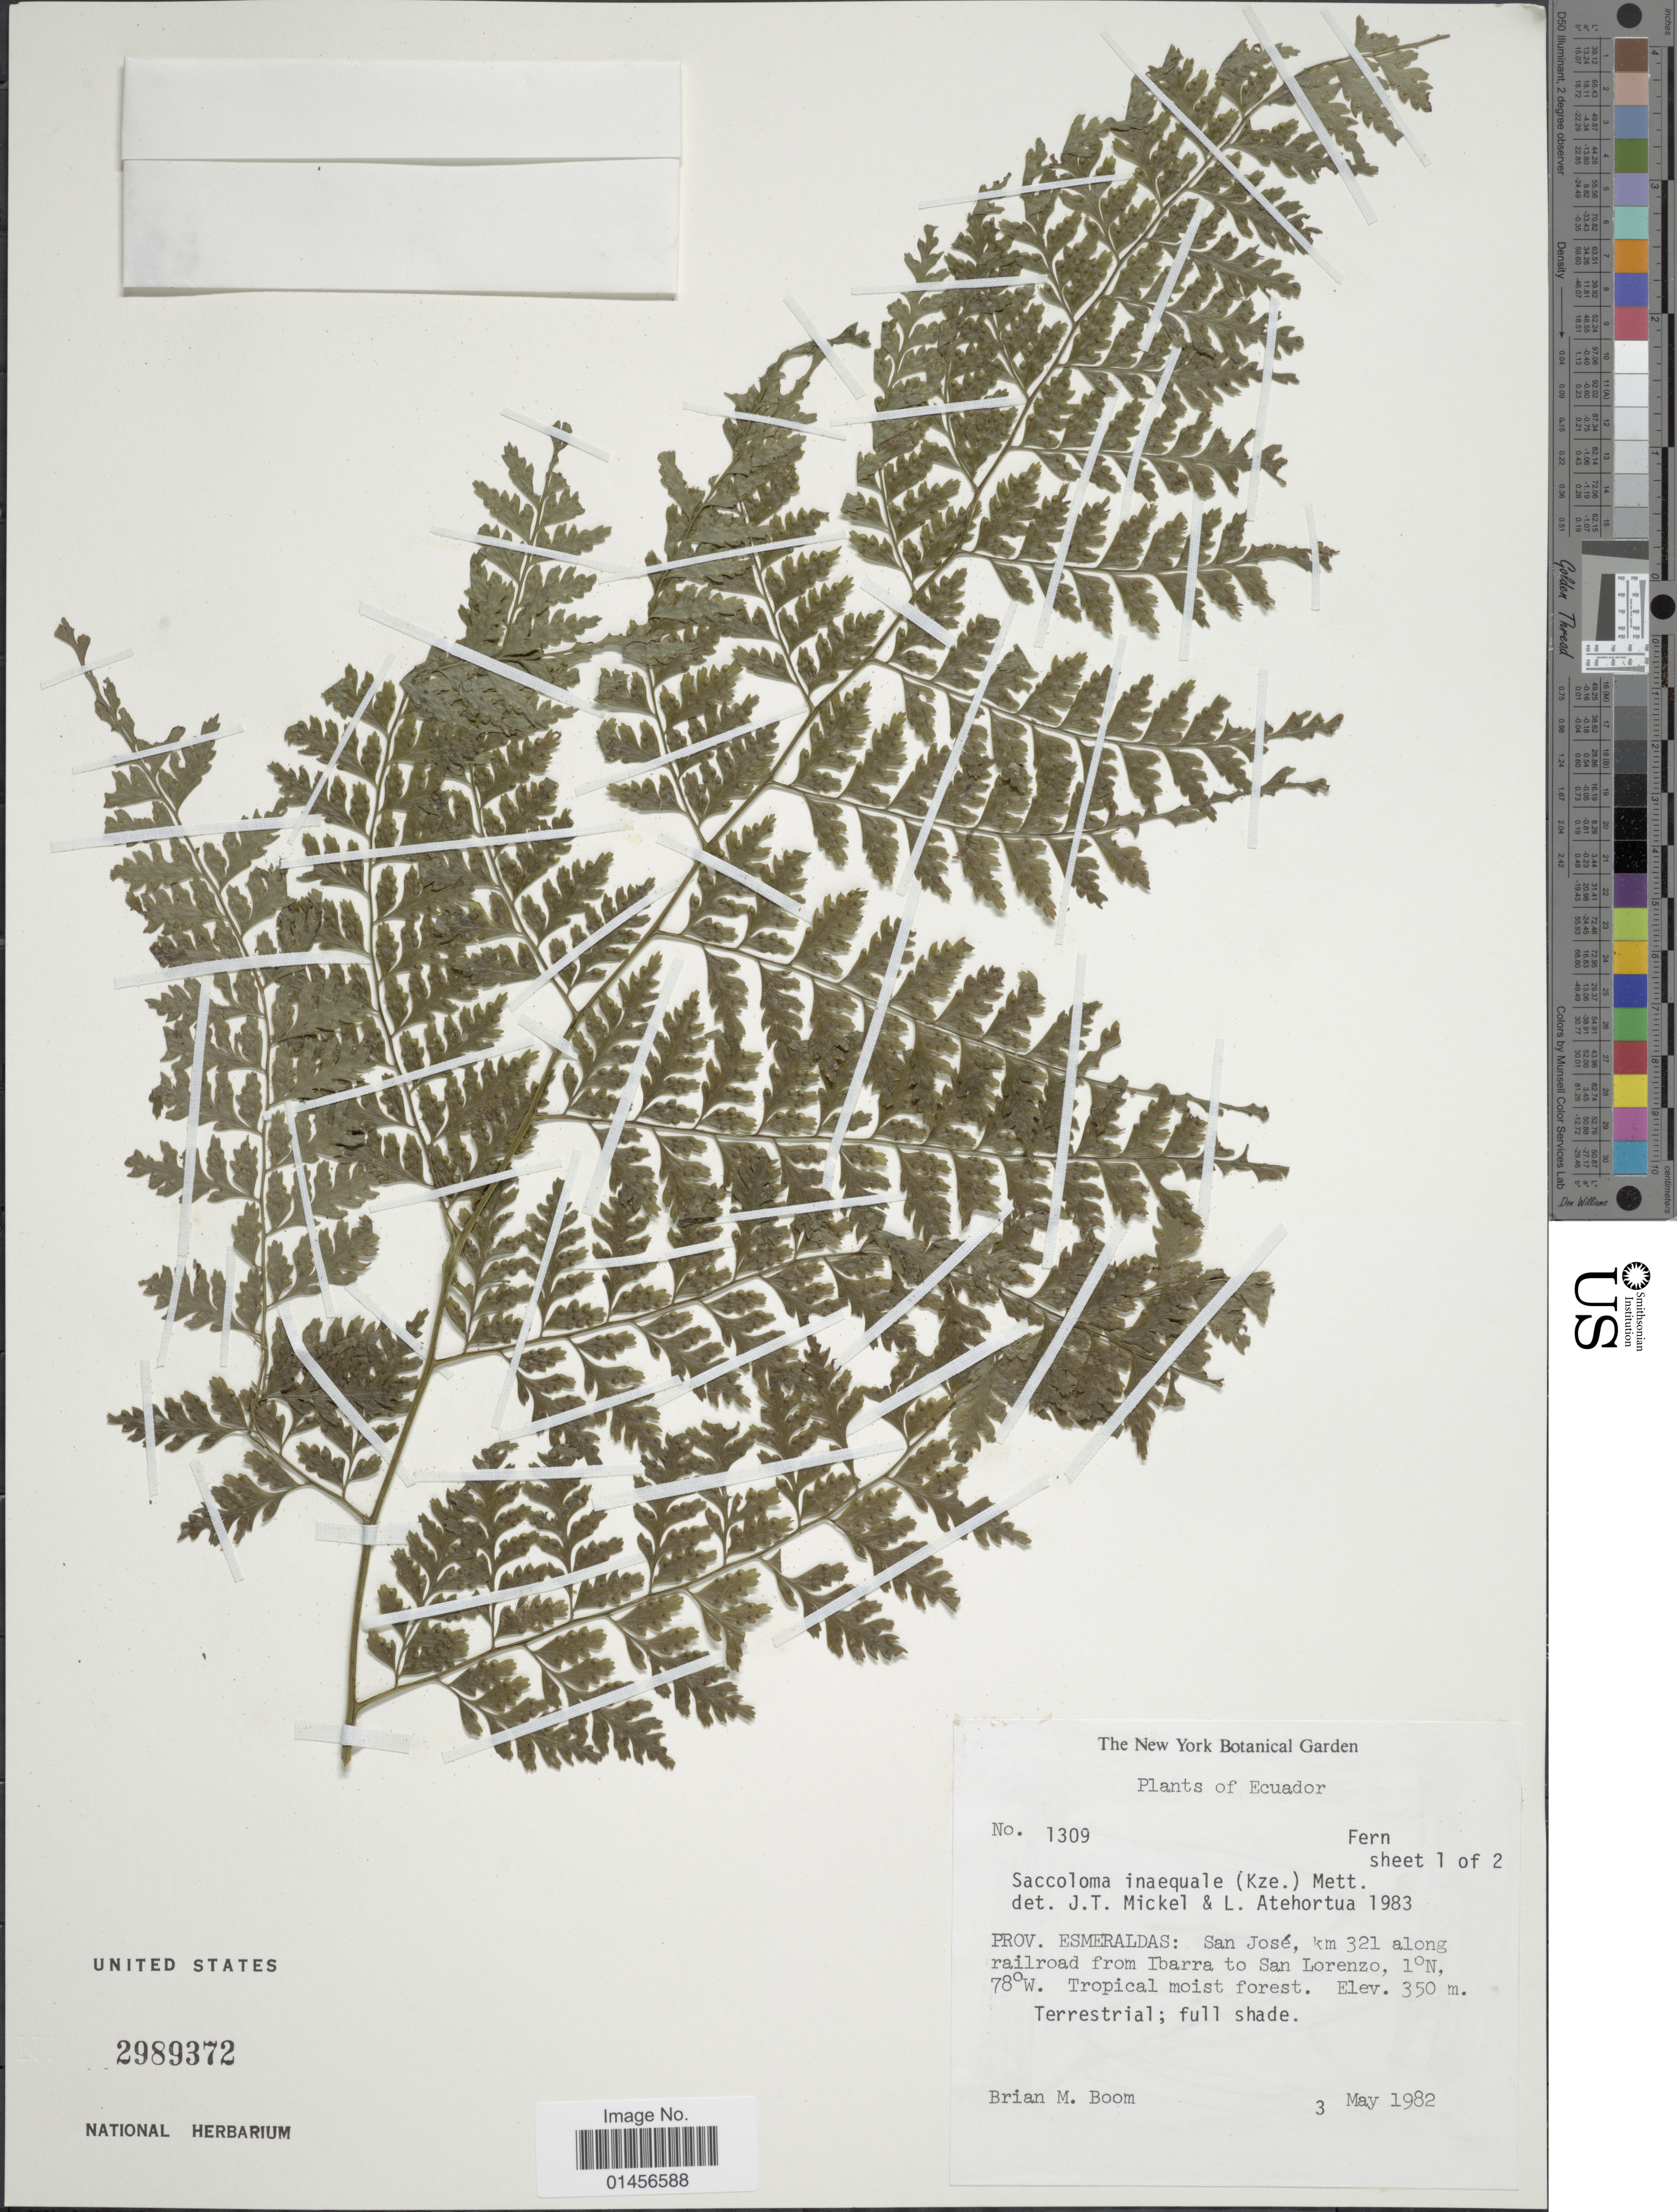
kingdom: Plantae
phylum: Tracheophyta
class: Polypodiopsida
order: Polypodiales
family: Saccolomataceae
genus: Saccoloma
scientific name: Saccoloma inaequale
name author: (Kunze) Mett.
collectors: B. M. Boom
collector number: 1309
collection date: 1982-05-03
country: Ecuador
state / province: Esmeraldas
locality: San José, km 321 along railroad from Ibarra to San Lorenzo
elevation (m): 350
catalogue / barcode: US 2989372